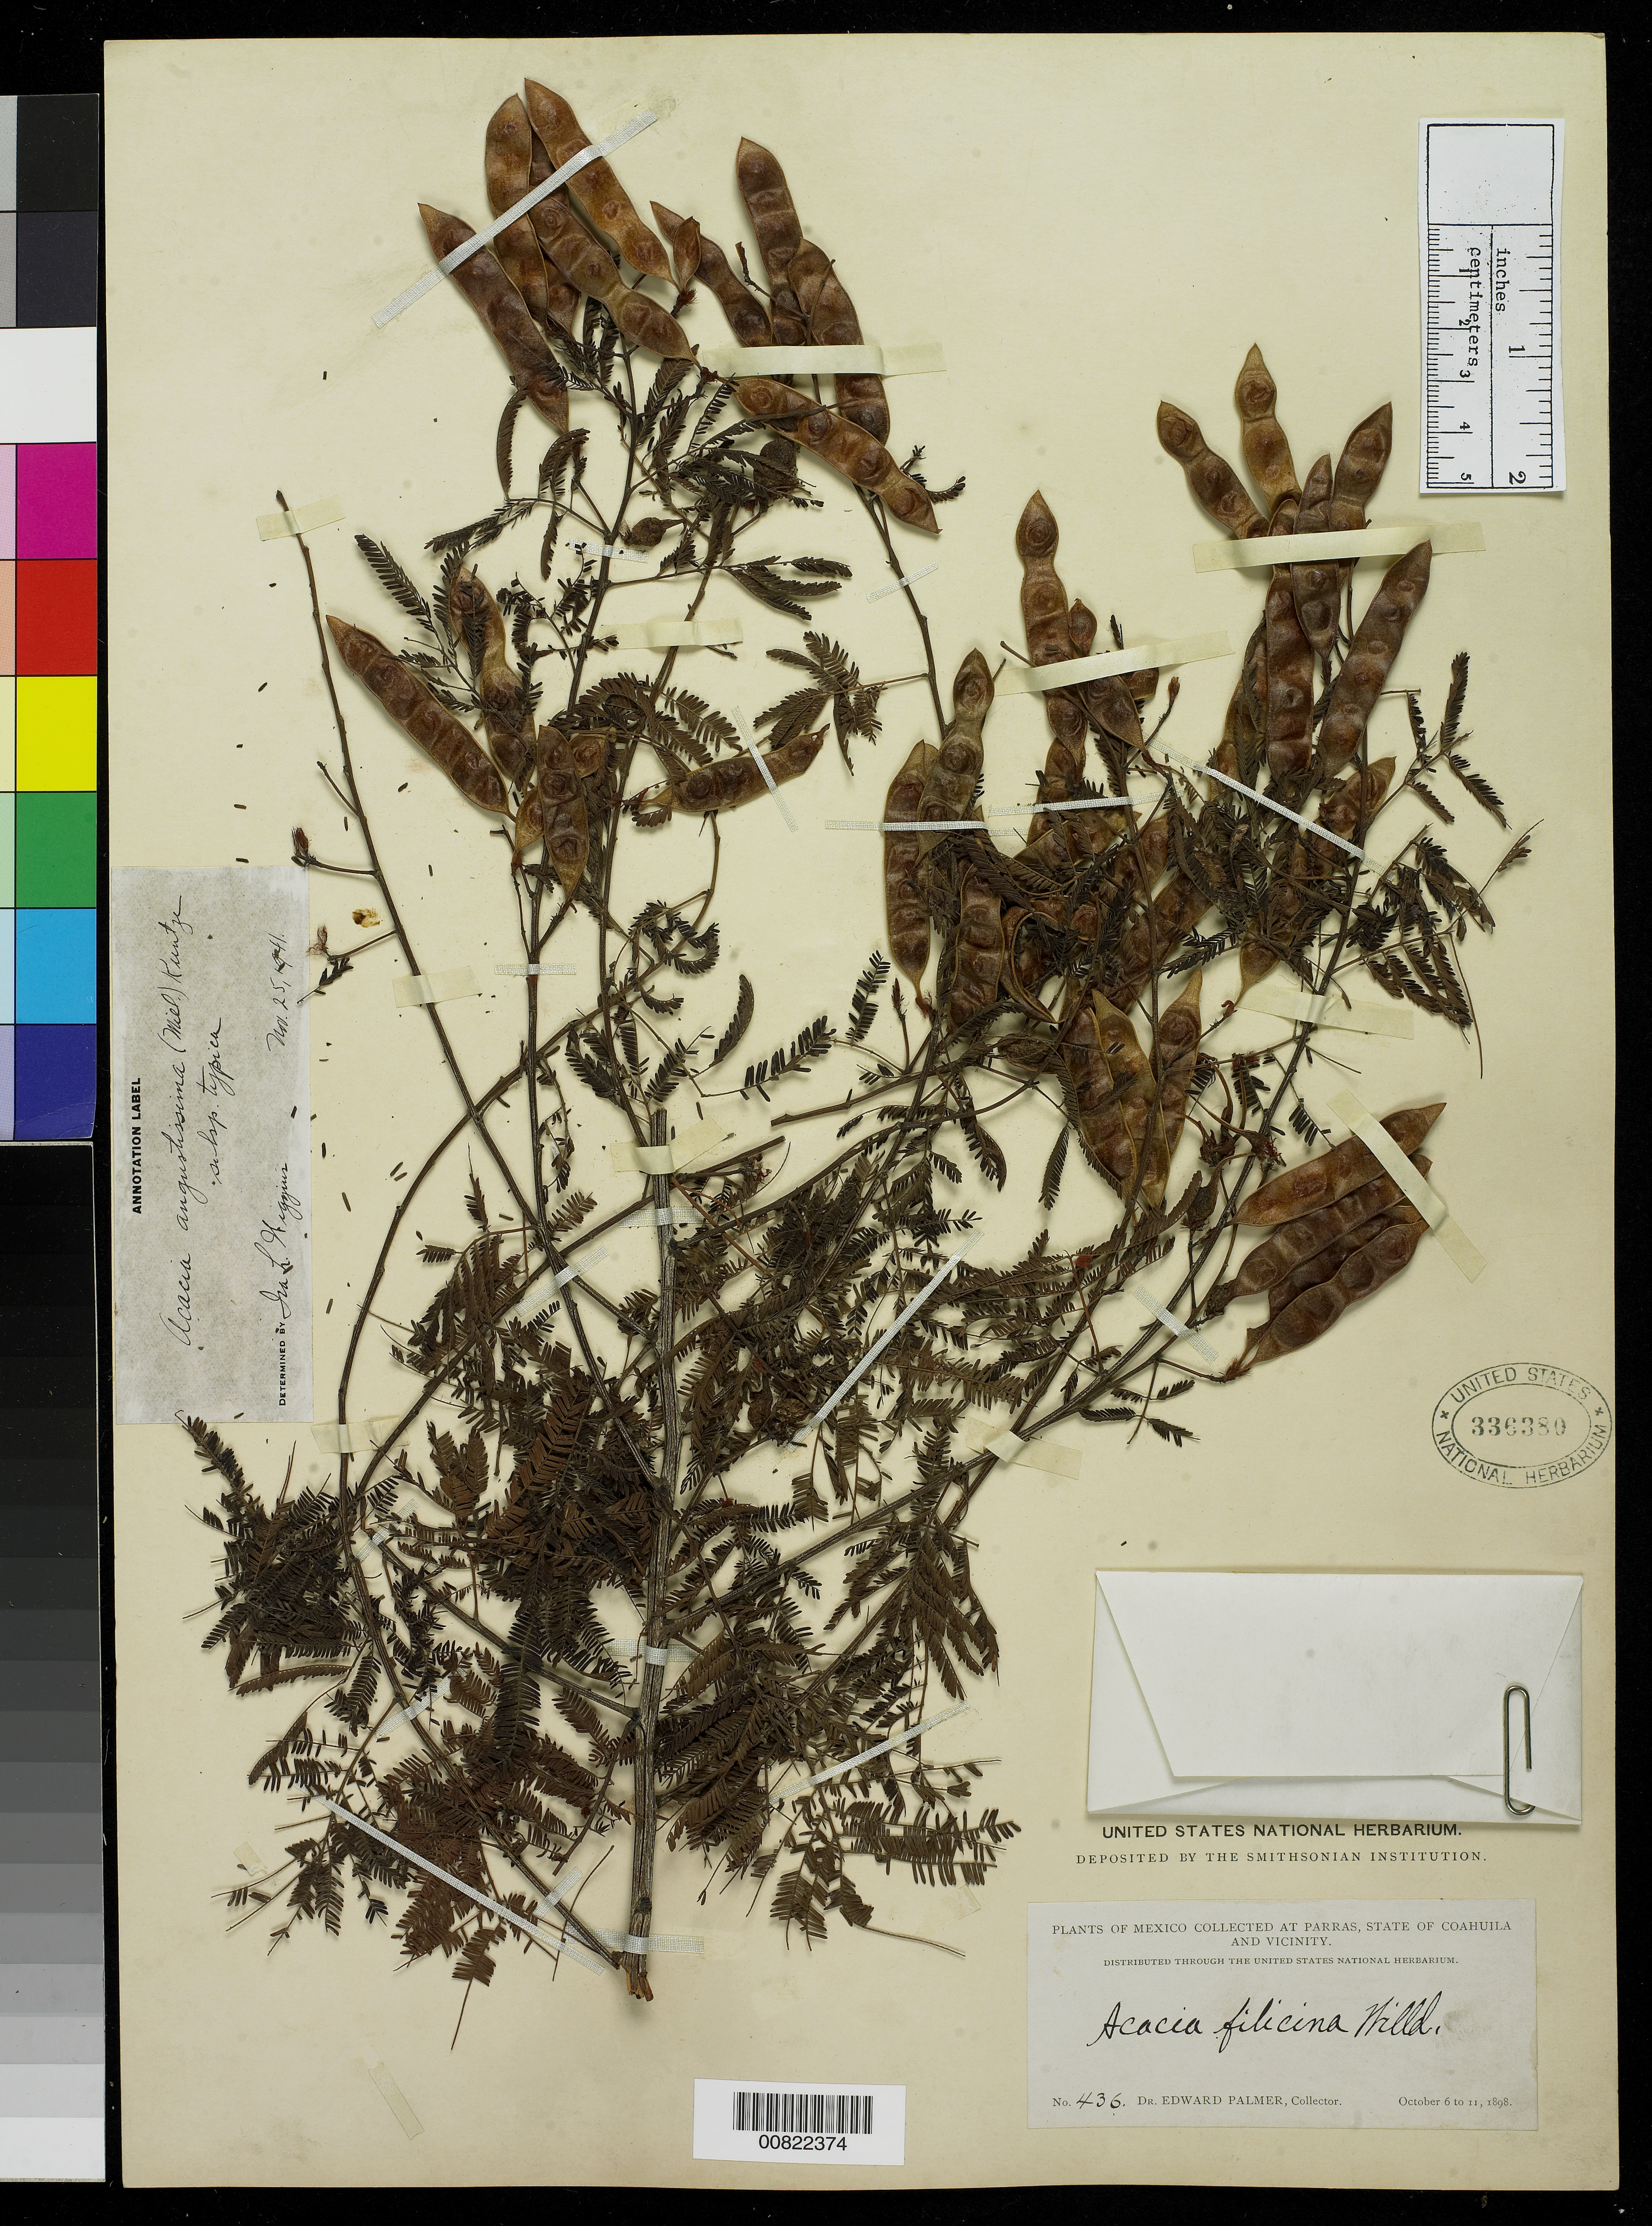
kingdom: Plantae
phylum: Tracheophyta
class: Magnoliopsida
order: Fabales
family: Fabaceae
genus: Acaciella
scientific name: Acaciella angustissima var. angustissima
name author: (Mill.) Britton & Rose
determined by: Strong, M. T., (US), Smithsonian Institution - National Museum of Natural History (UNITED STATES)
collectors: E. Palmer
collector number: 436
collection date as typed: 06 Oct 1898 to 11 Oct 1898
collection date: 1898-10-06/1898-10-11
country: Mexico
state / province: Coahuila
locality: Parras, Coahuila and vicinity.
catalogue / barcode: US 336380